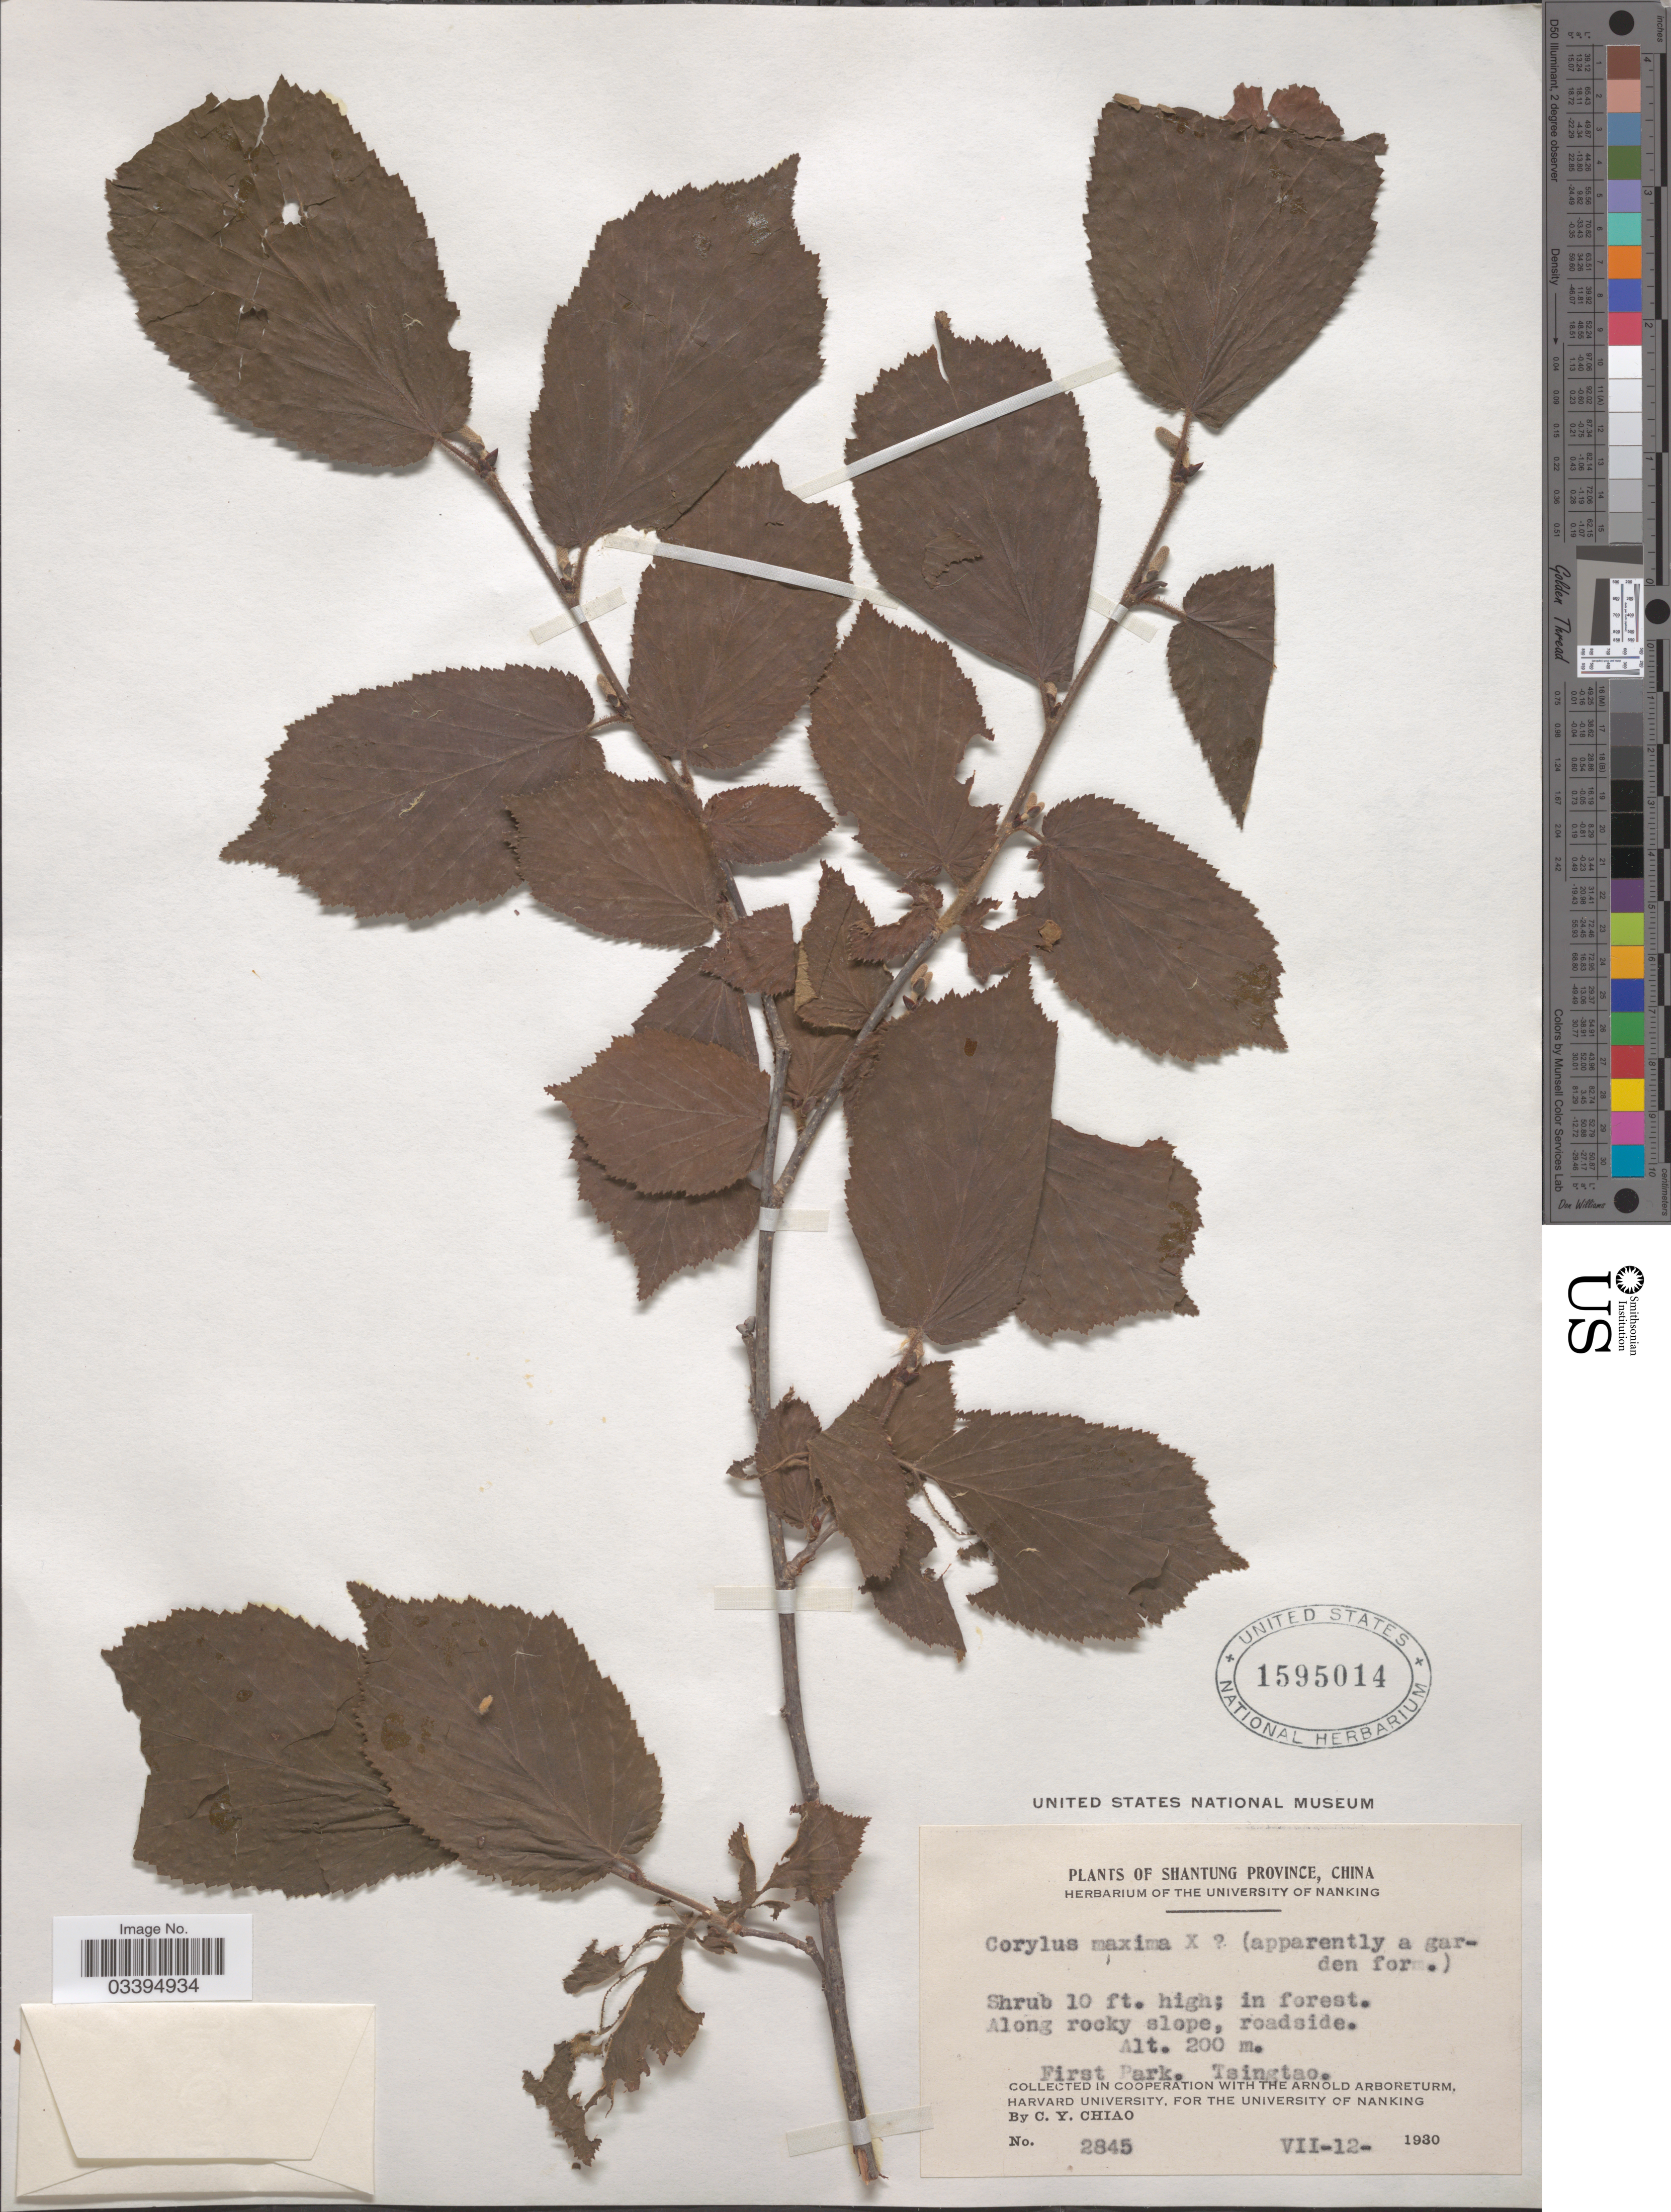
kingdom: Plantae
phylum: Tracheophyta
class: Magnoliopsida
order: Fagales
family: Betulaceae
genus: Corylus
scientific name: Corylus maxima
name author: Mill.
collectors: C. Y. Chiao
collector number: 2845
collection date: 1930-07-12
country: China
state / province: Shandong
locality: Shantung Province. First Park. Tsingtao.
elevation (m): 200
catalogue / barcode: US 1595014